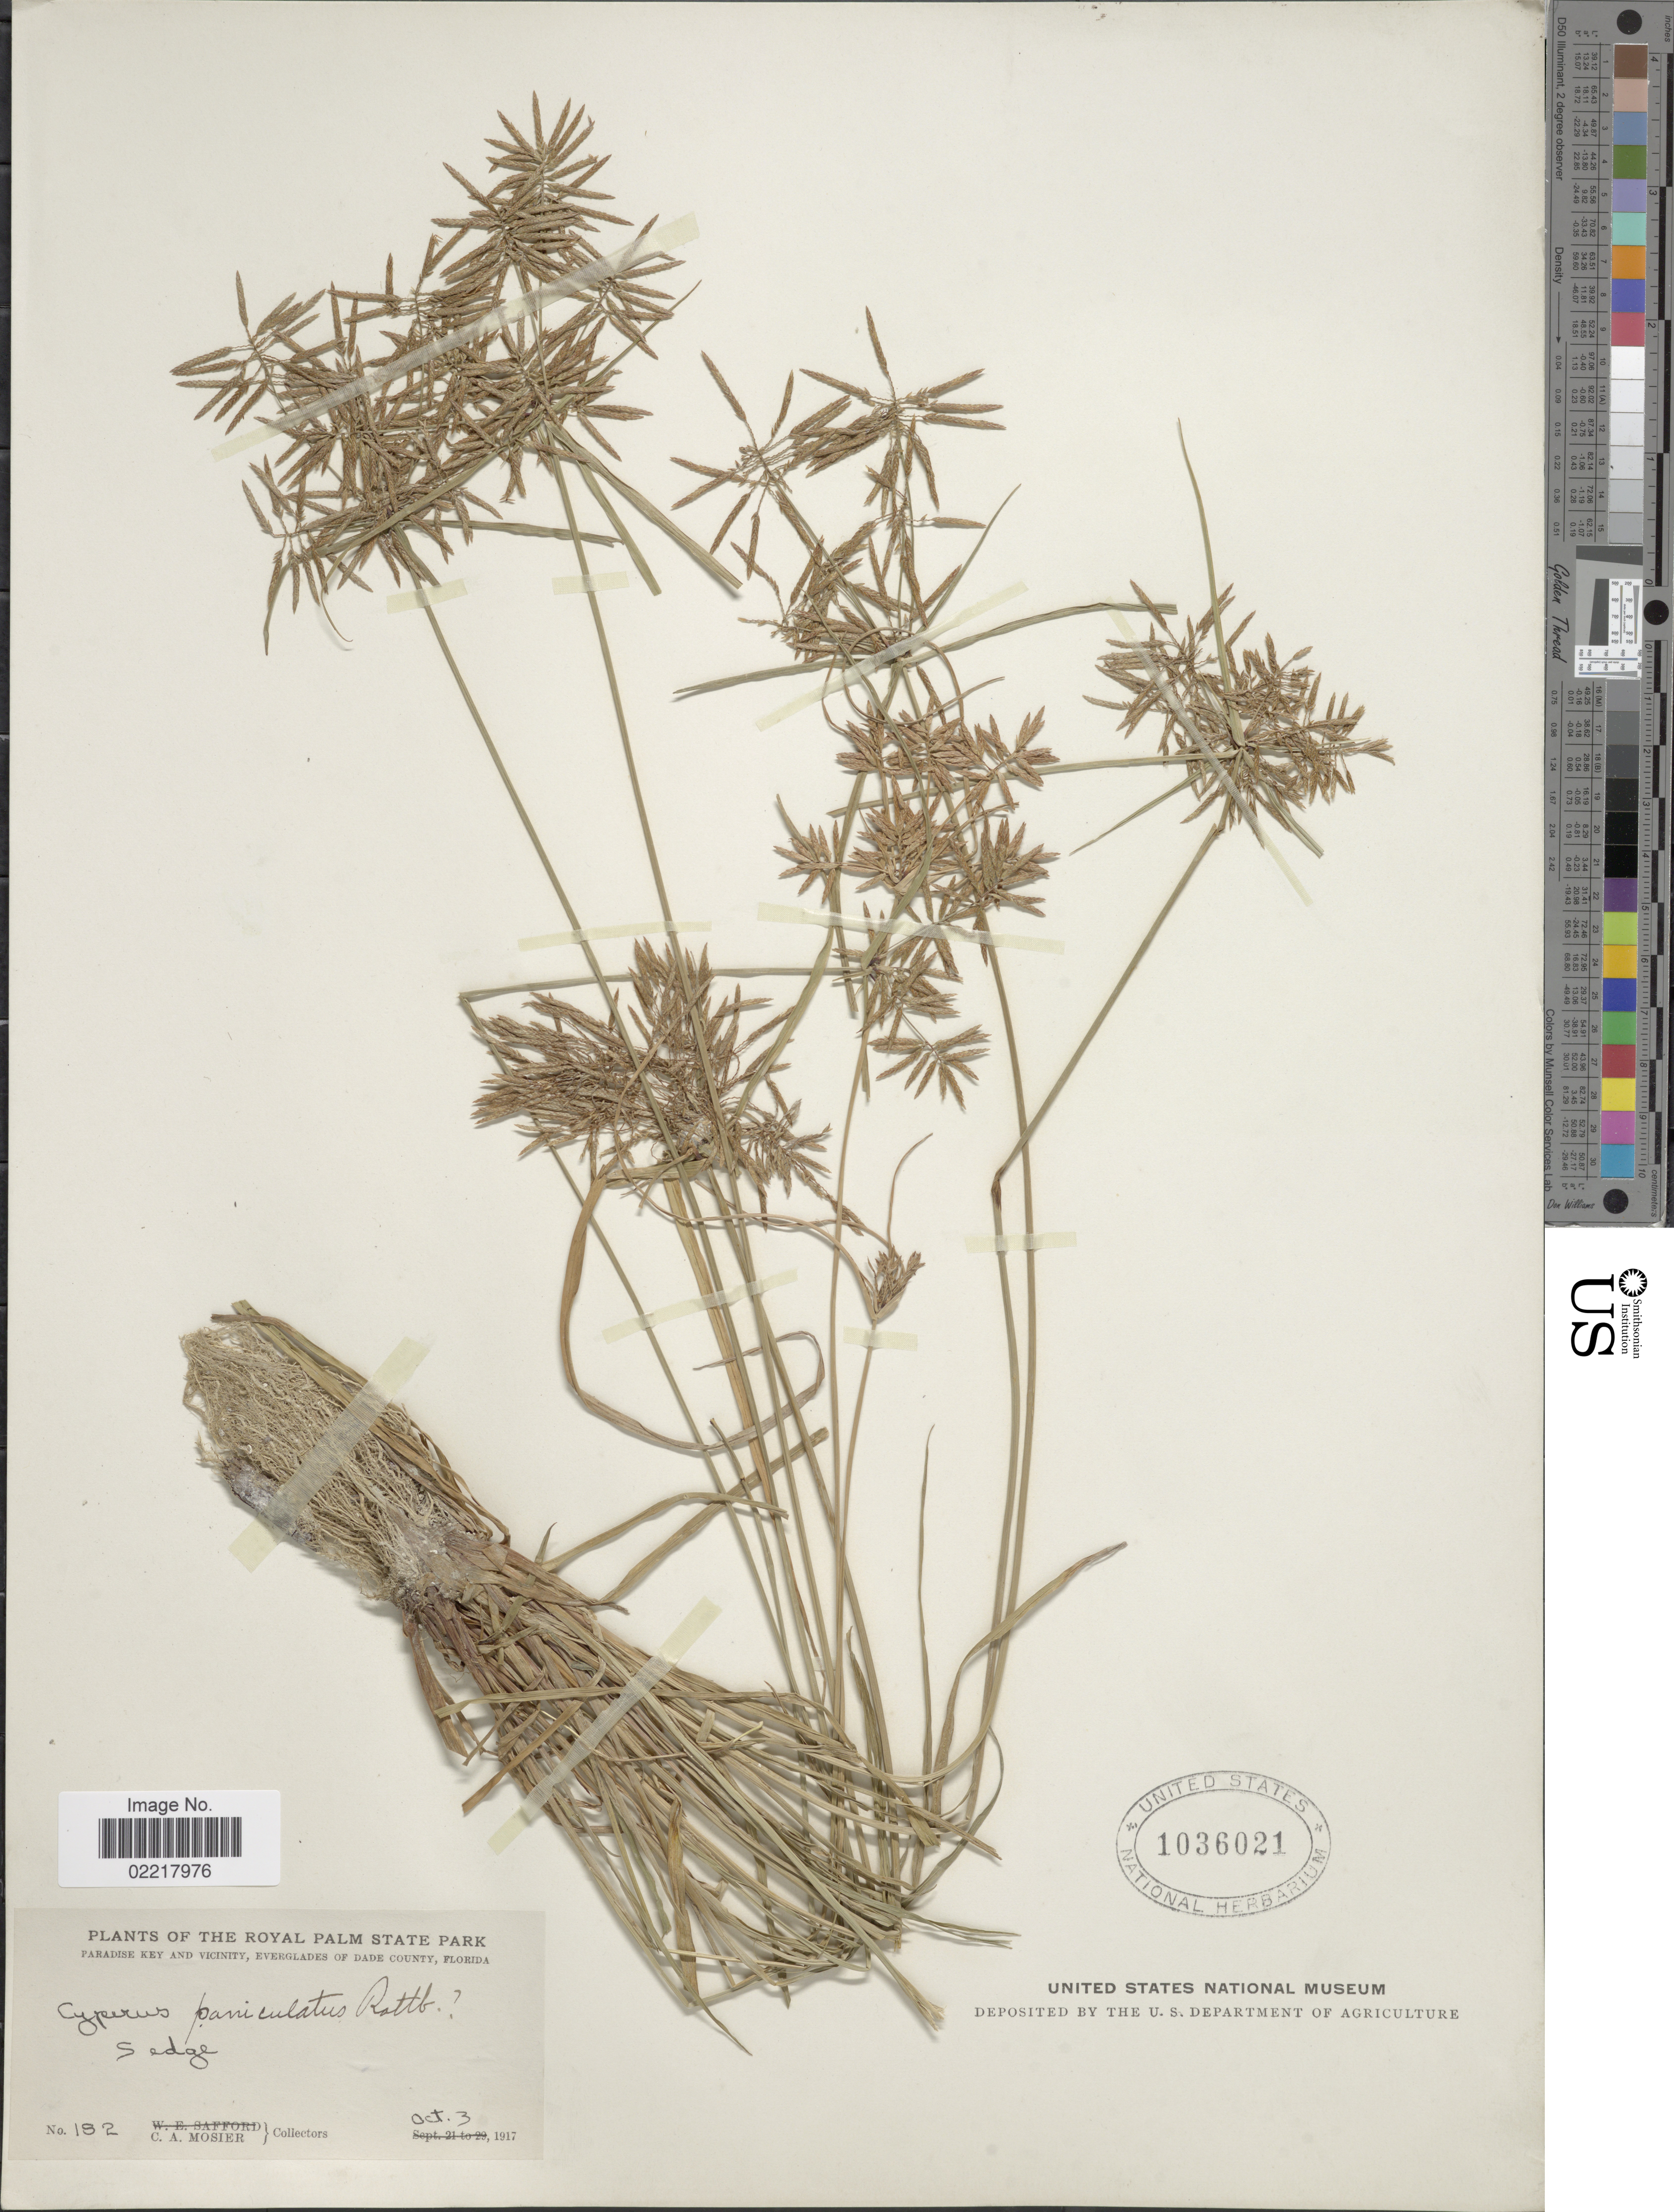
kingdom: Plantae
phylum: Tracheophyta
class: Liliopsida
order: Poales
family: Cyperaceae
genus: Cyperus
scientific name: Cyperus polystachyos var. texensis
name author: (Torr.) Fernald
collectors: C. A. Mosier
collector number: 182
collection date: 1917-10-03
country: United States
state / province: Florida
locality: The Royal Palm State Park, Paradise Key and Vicinity, Everglades of Dade County, Sedge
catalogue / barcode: US 1036021